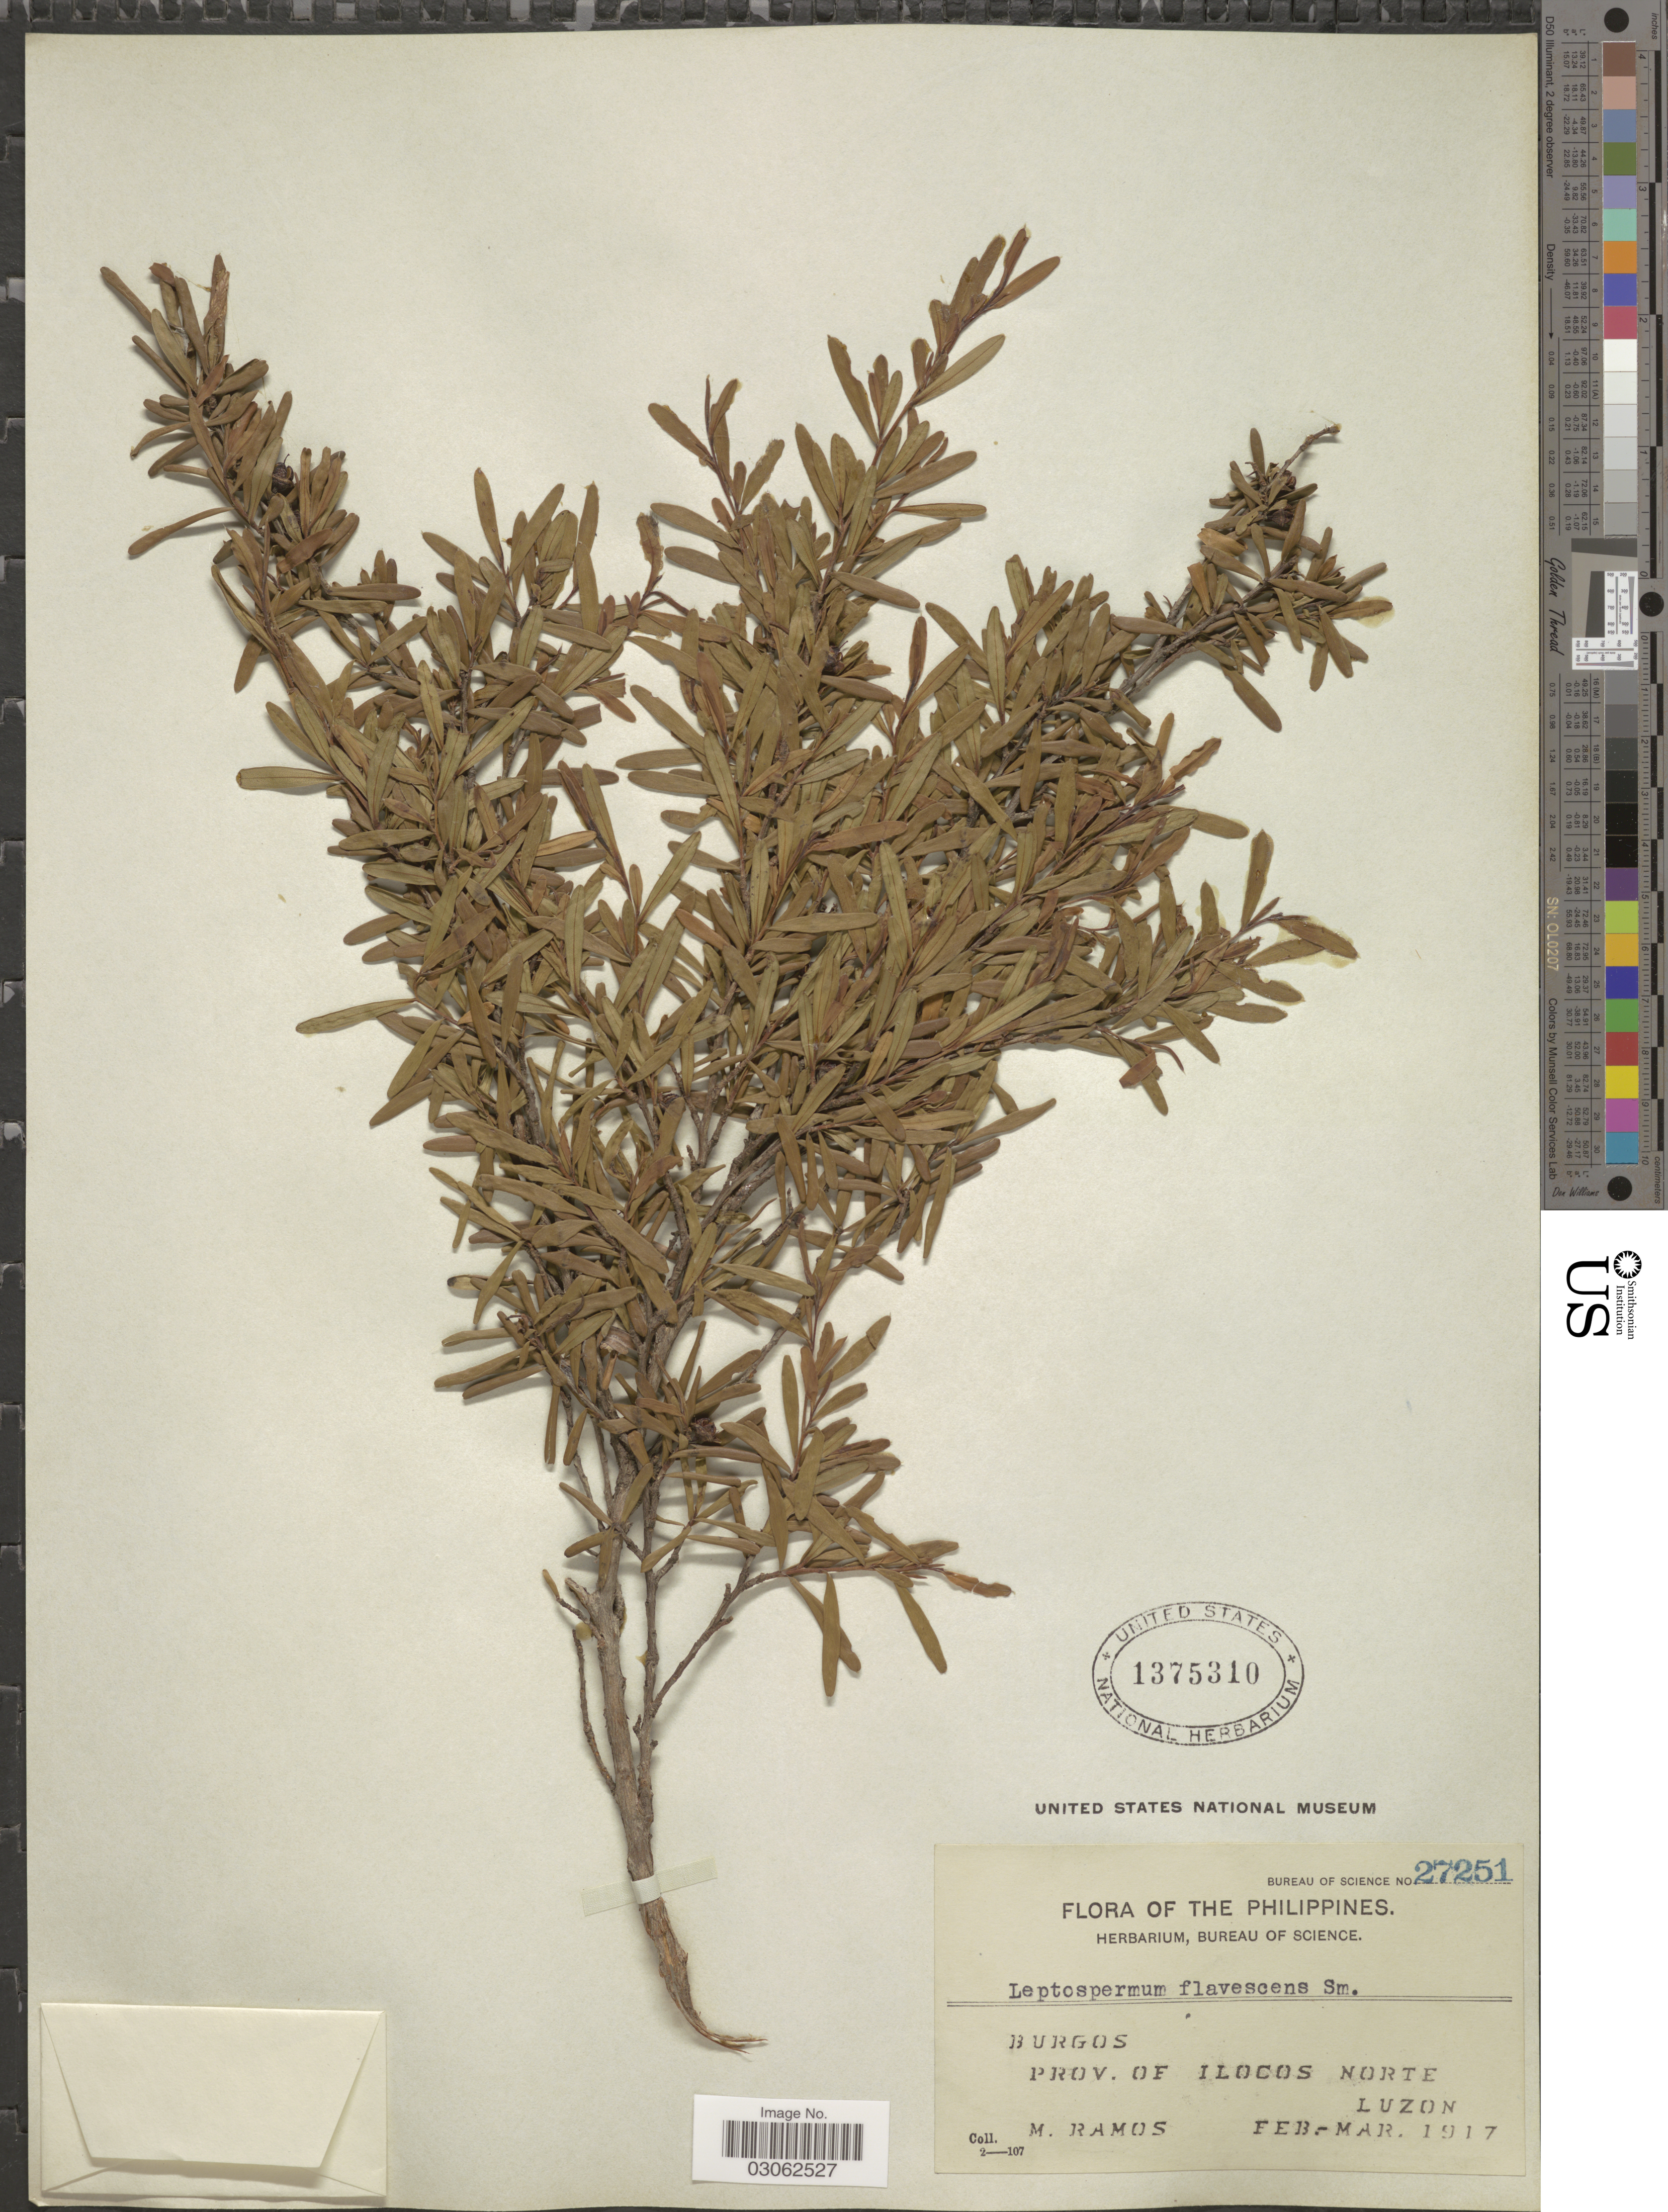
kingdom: Plantae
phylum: Tracheophyta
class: Magnoliopsida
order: Myrtales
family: Myrtaceae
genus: Leptospermum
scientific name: Leptospermum javanicum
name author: Blume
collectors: M. Ramos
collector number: Bureau of Science 27251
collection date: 1917-02/1917-03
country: Philippines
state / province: Ilocos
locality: Burgos. Prov. of Ilocos Norte. Luzon.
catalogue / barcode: US 1375310